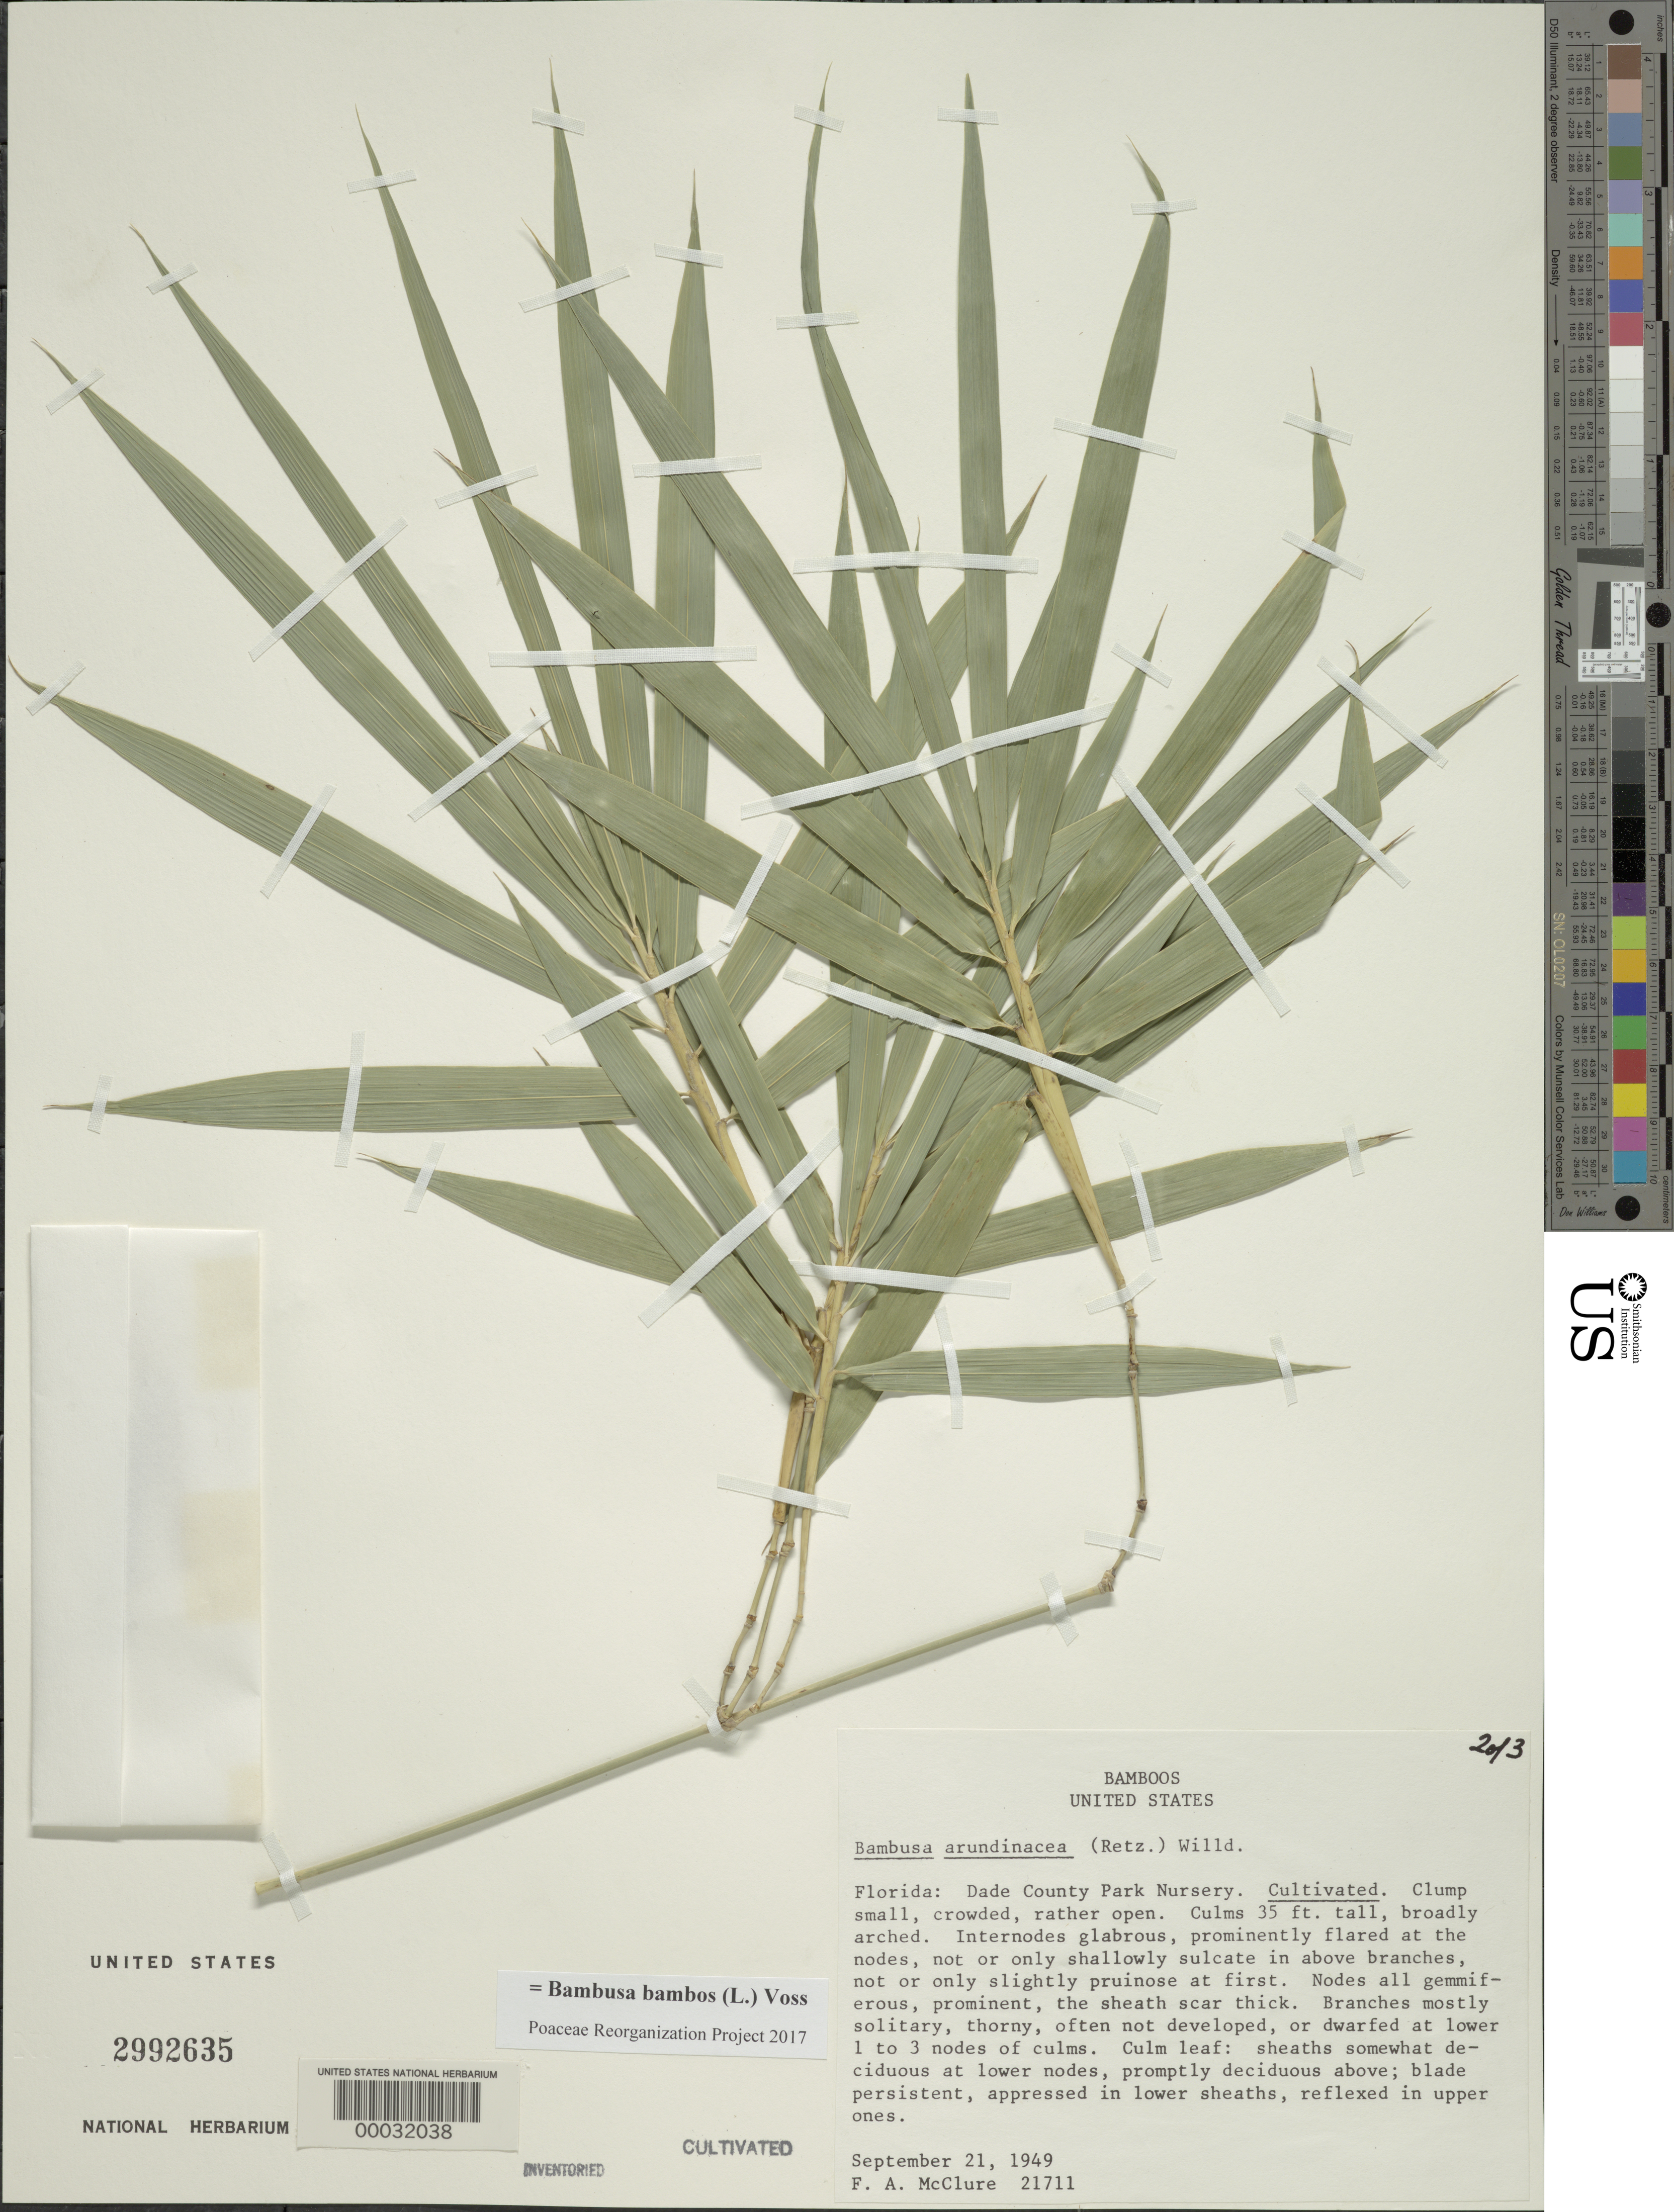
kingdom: Plantae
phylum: Tracheophyta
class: Liliopsida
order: Poales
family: Poaceae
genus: Bambusa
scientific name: Bambusa bambos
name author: (L.) Voss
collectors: F. A. McClure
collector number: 21711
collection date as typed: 21 Sep 1949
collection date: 1949-09-21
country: United States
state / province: Florida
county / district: Dade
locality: Dade county park nursery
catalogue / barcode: US 2992635